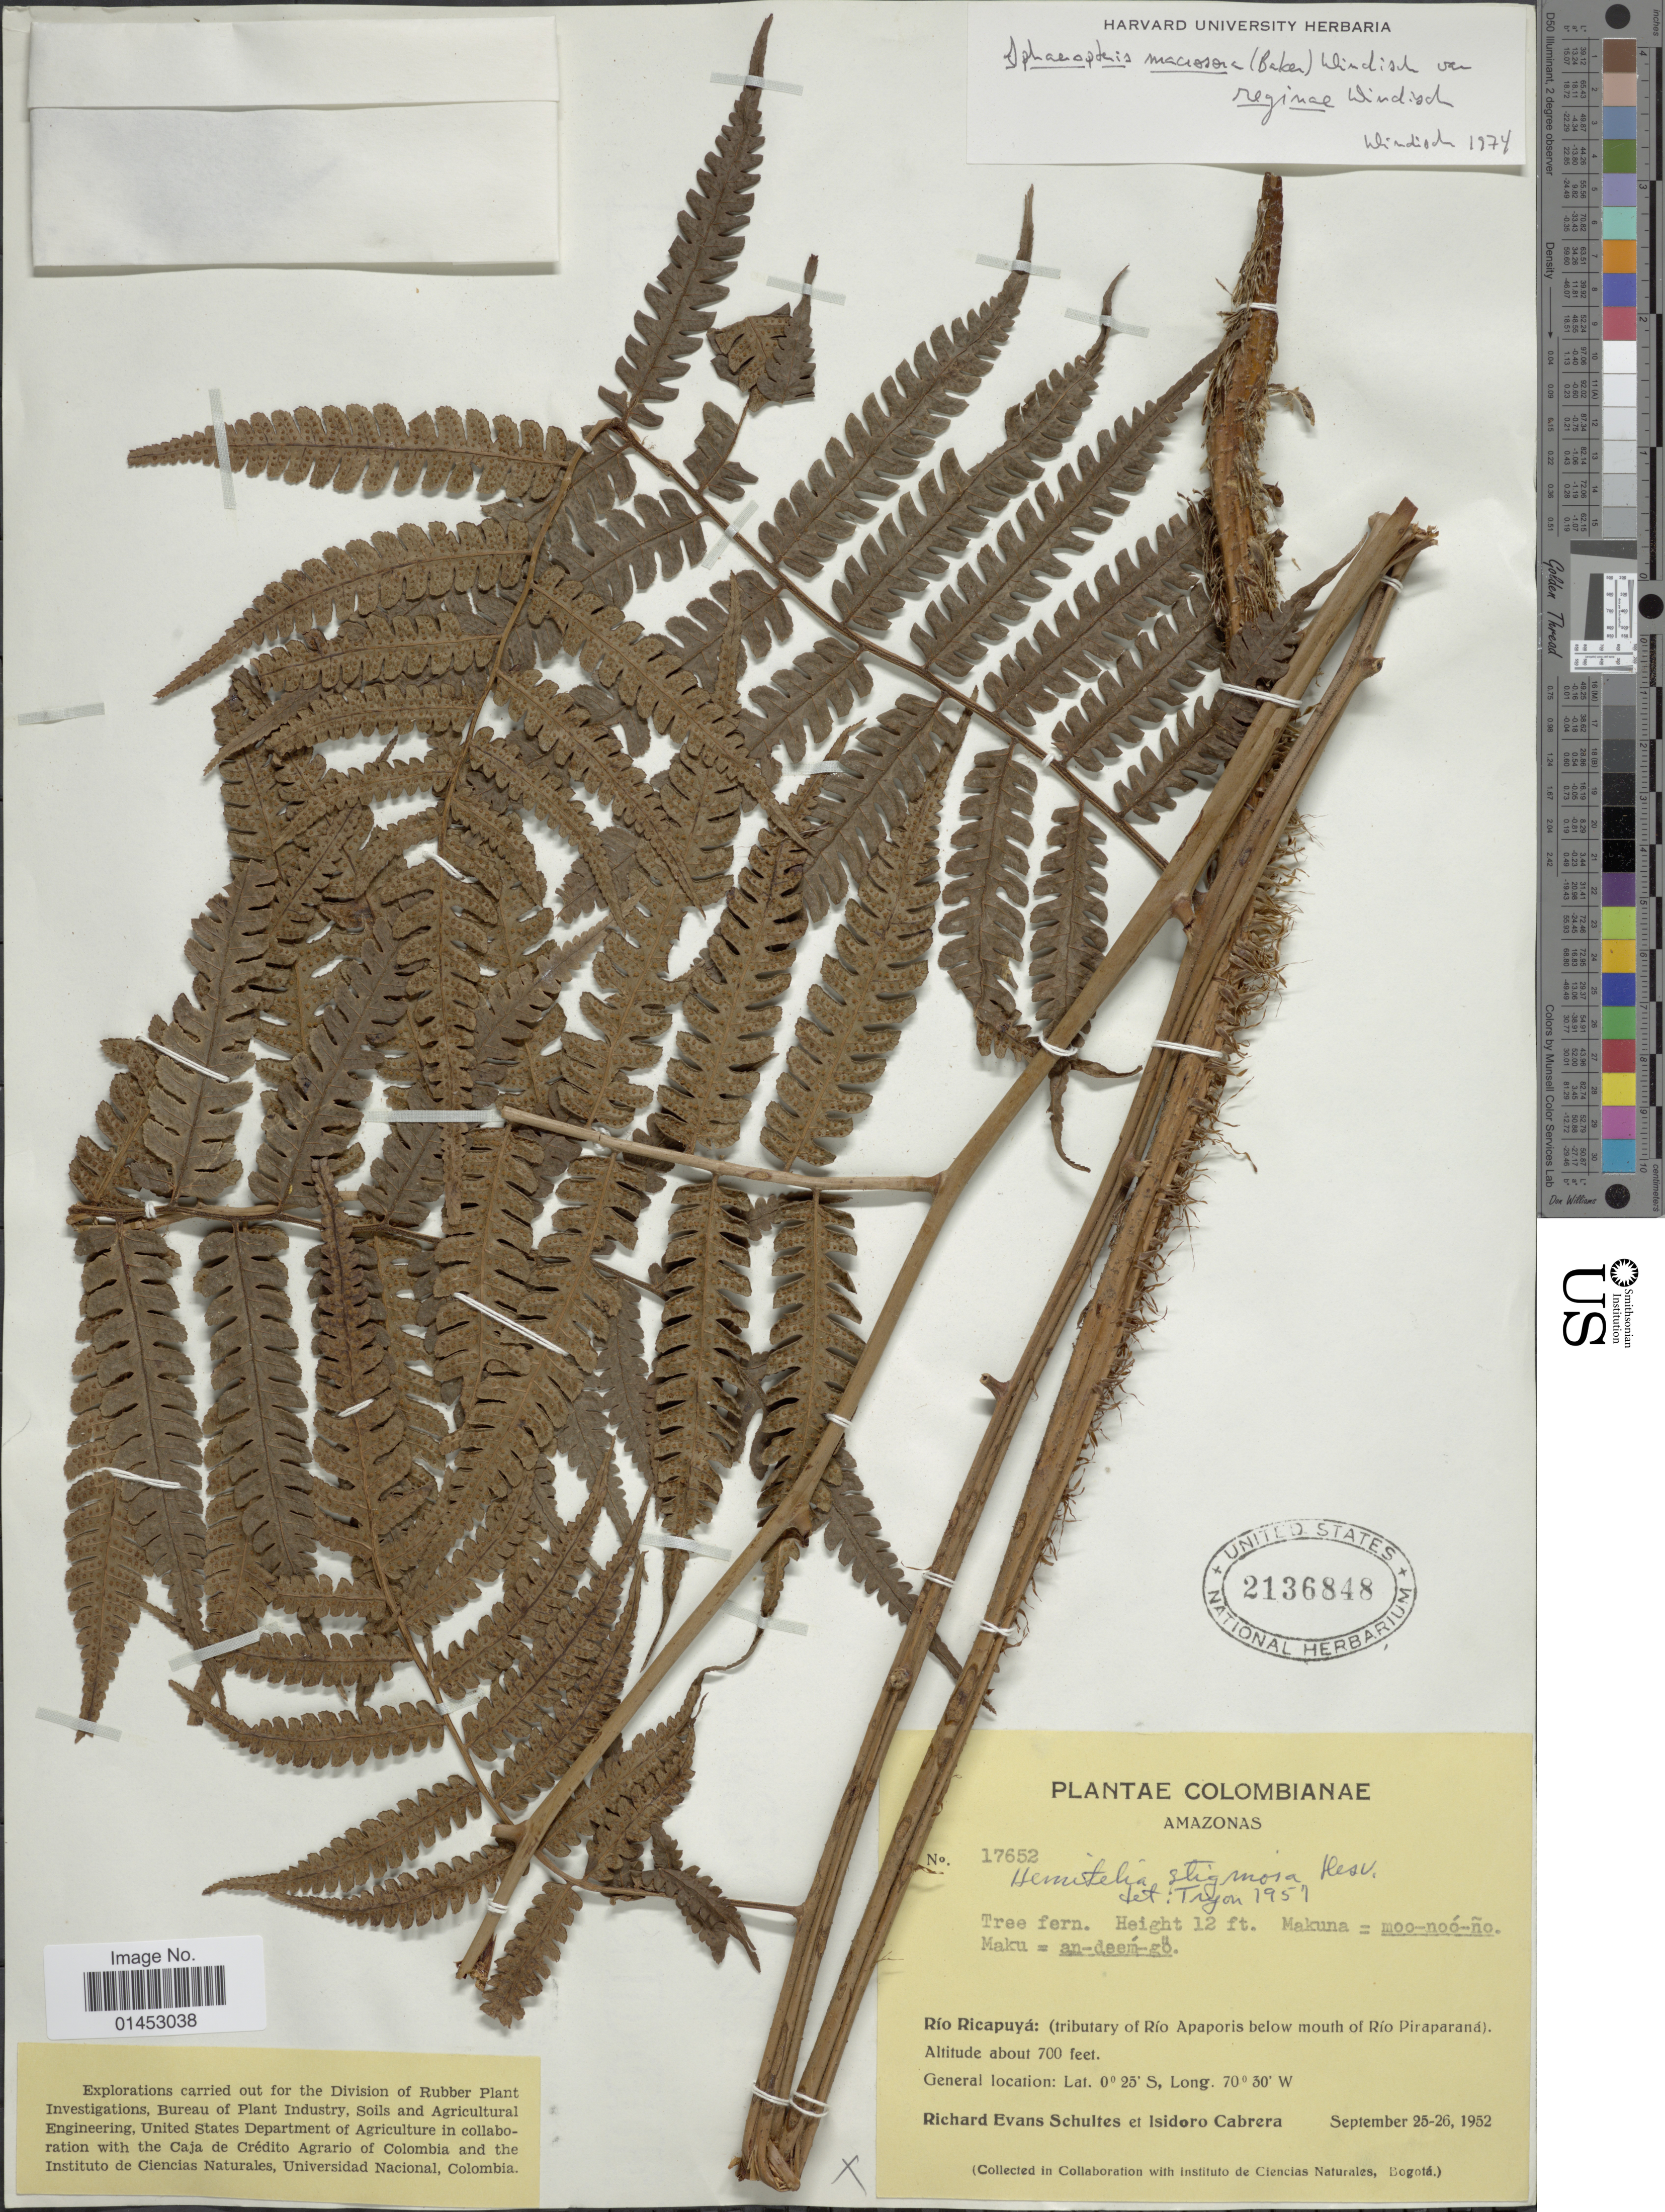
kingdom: Plantae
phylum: Tracheophyta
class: Polypodiopsida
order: Cyatheales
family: Cyatheaceae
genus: Cyathea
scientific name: Cyathea traillii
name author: (Baker) Domin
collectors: R. E. Schultes & I. Cabrera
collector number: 17652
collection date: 1952-09-25/1952-09-26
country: Colombia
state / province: Amazônas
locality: Río Ricapuyá: (tributary of Río Apaporis below mouth of Río Piraparaná)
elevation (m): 213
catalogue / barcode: US 2136848